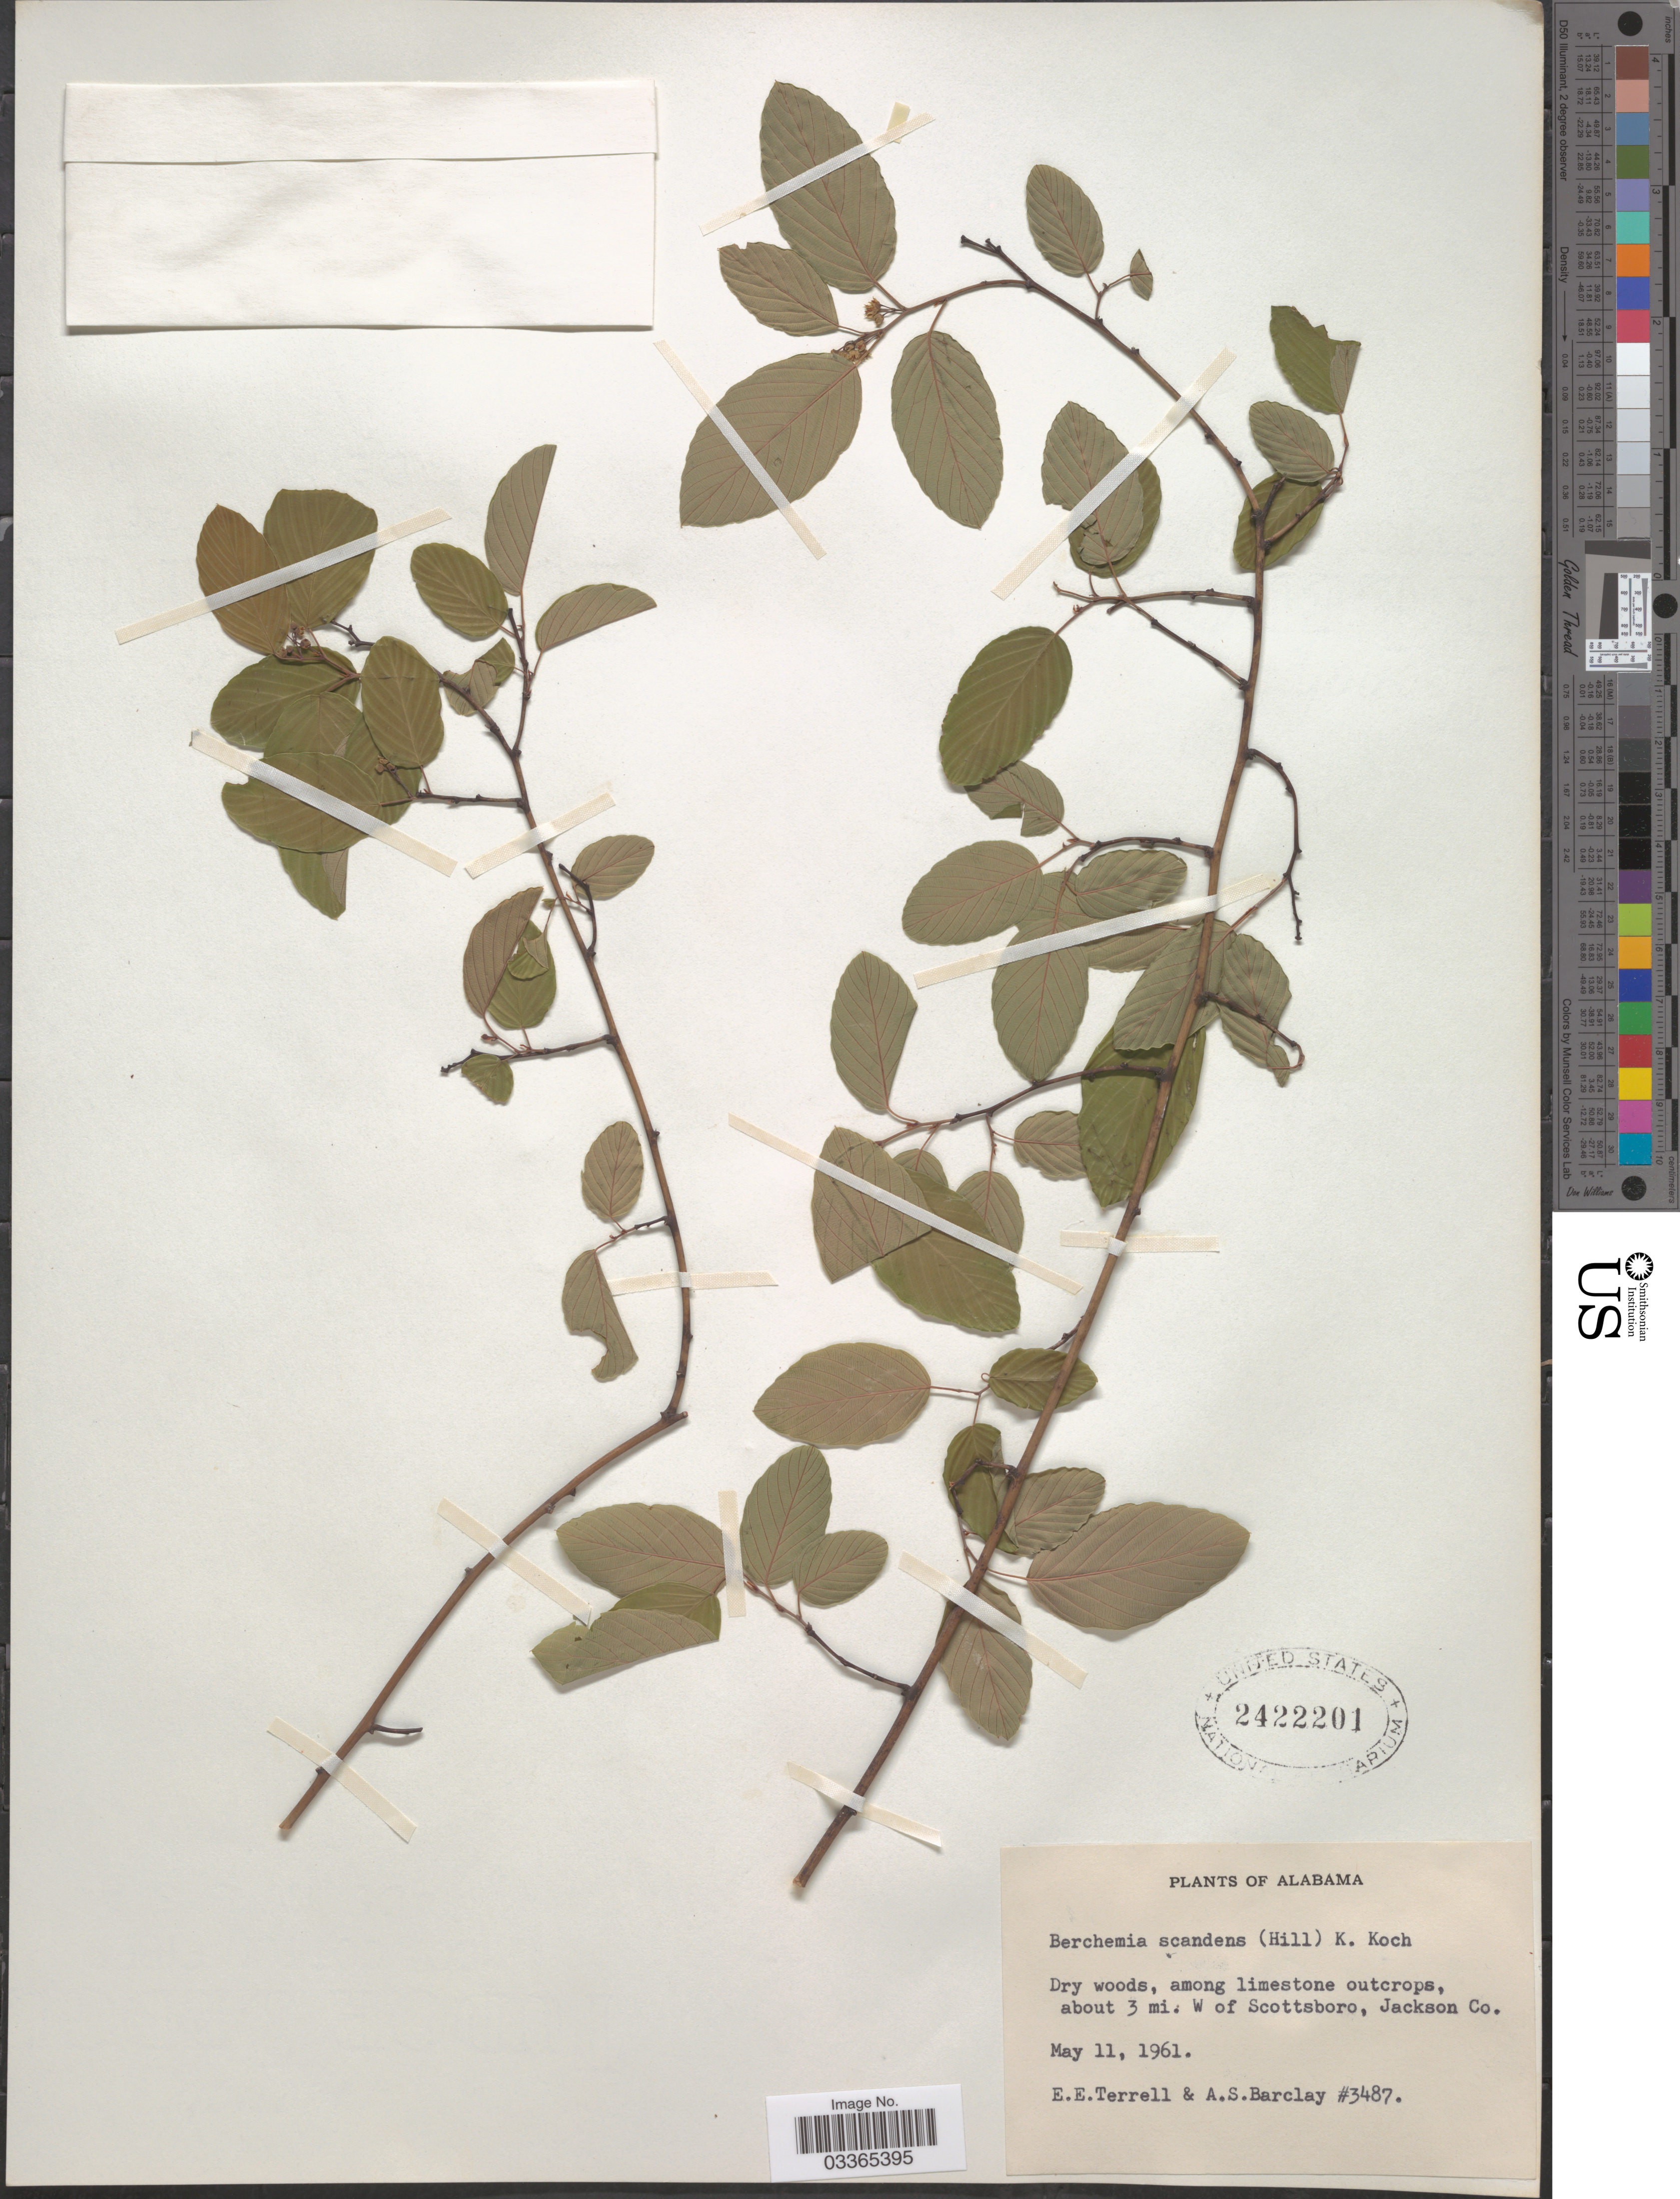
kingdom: Plantae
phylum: Tracheophyta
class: Magnoliopsida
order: Rosales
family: Rhamnaceae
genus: Berchemia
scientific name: Berchemia scandens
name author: (Hill) K. Koch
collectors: E. E. Terrell & A. S. Barclay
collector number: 3487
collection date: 1961-05-11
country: United States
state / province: Alabama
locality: About 3 mi. W of Scottsboro, Jackson Co.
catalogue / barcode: US 2422201